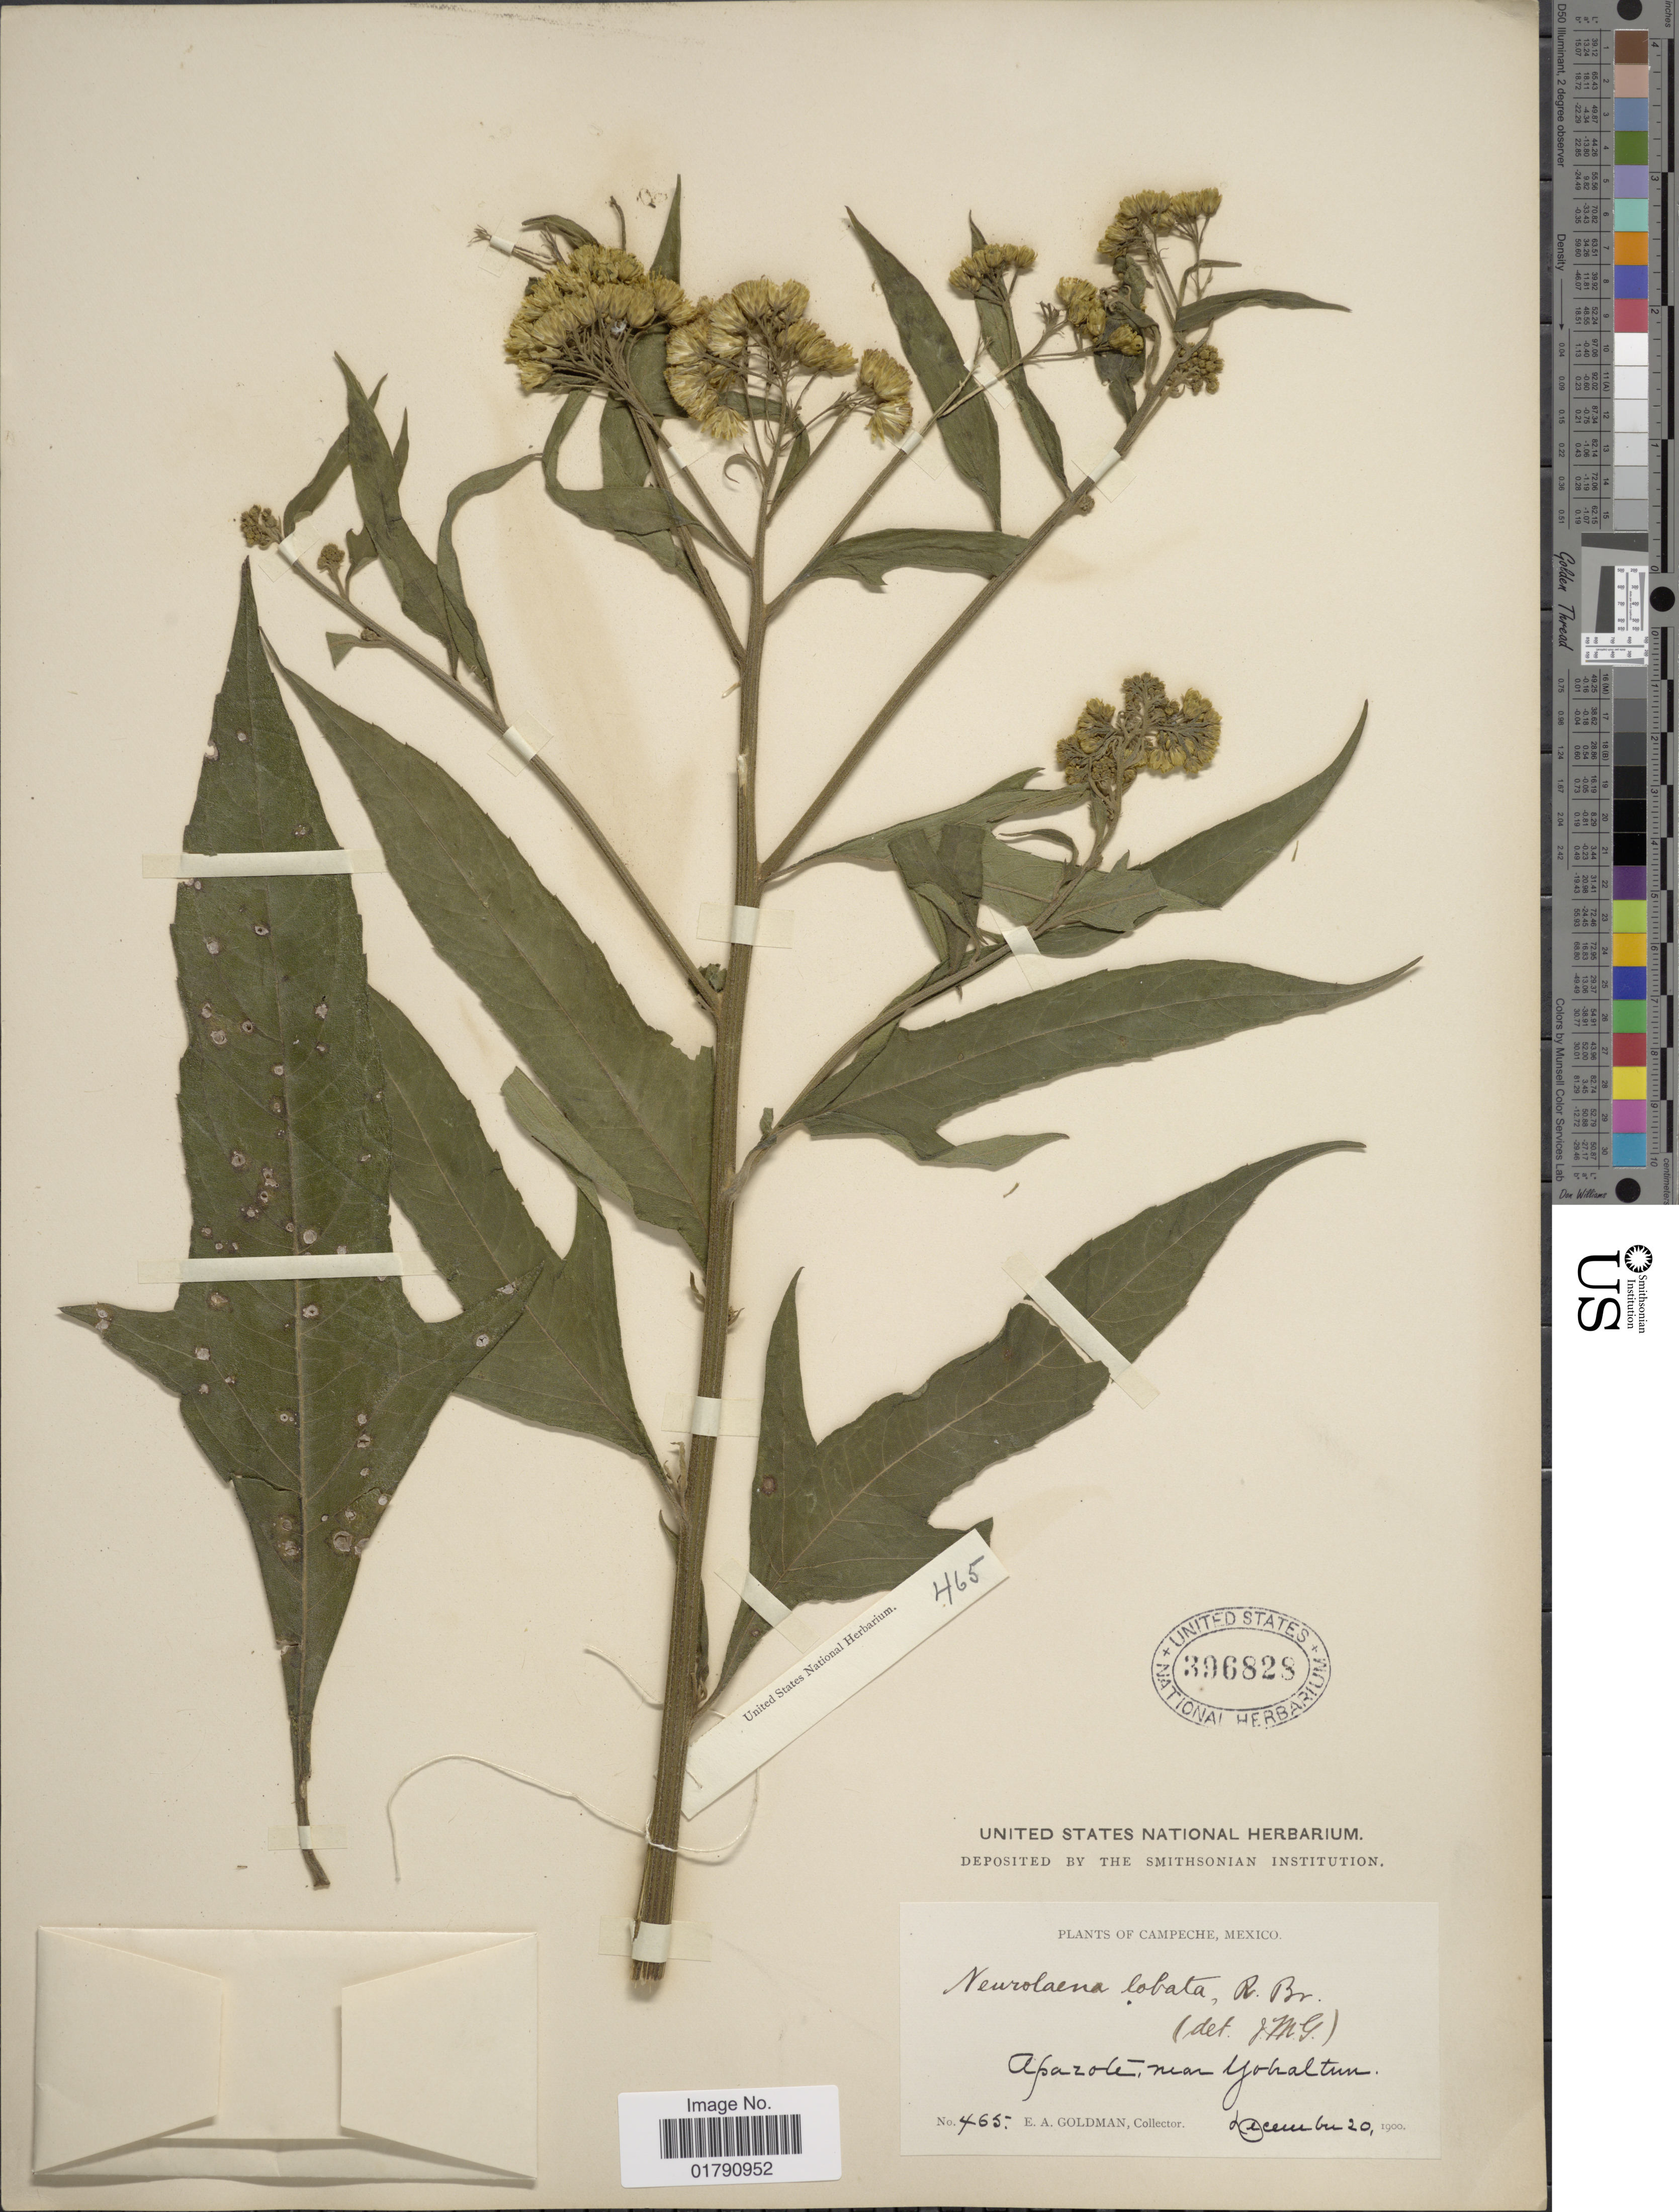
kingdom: Plantae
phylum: Tracheophyta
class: Magnoliopsida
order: Asterales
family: Asteraceae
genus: Neurolaena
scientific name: Neurolaena lobata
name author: (L.) R. Br. ex Cass.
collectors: E. A. Goldman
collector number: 465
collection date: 1900-12-20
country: Mexico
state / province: Campeche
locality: Aparote, near Yohaltun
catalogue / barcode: US 396828